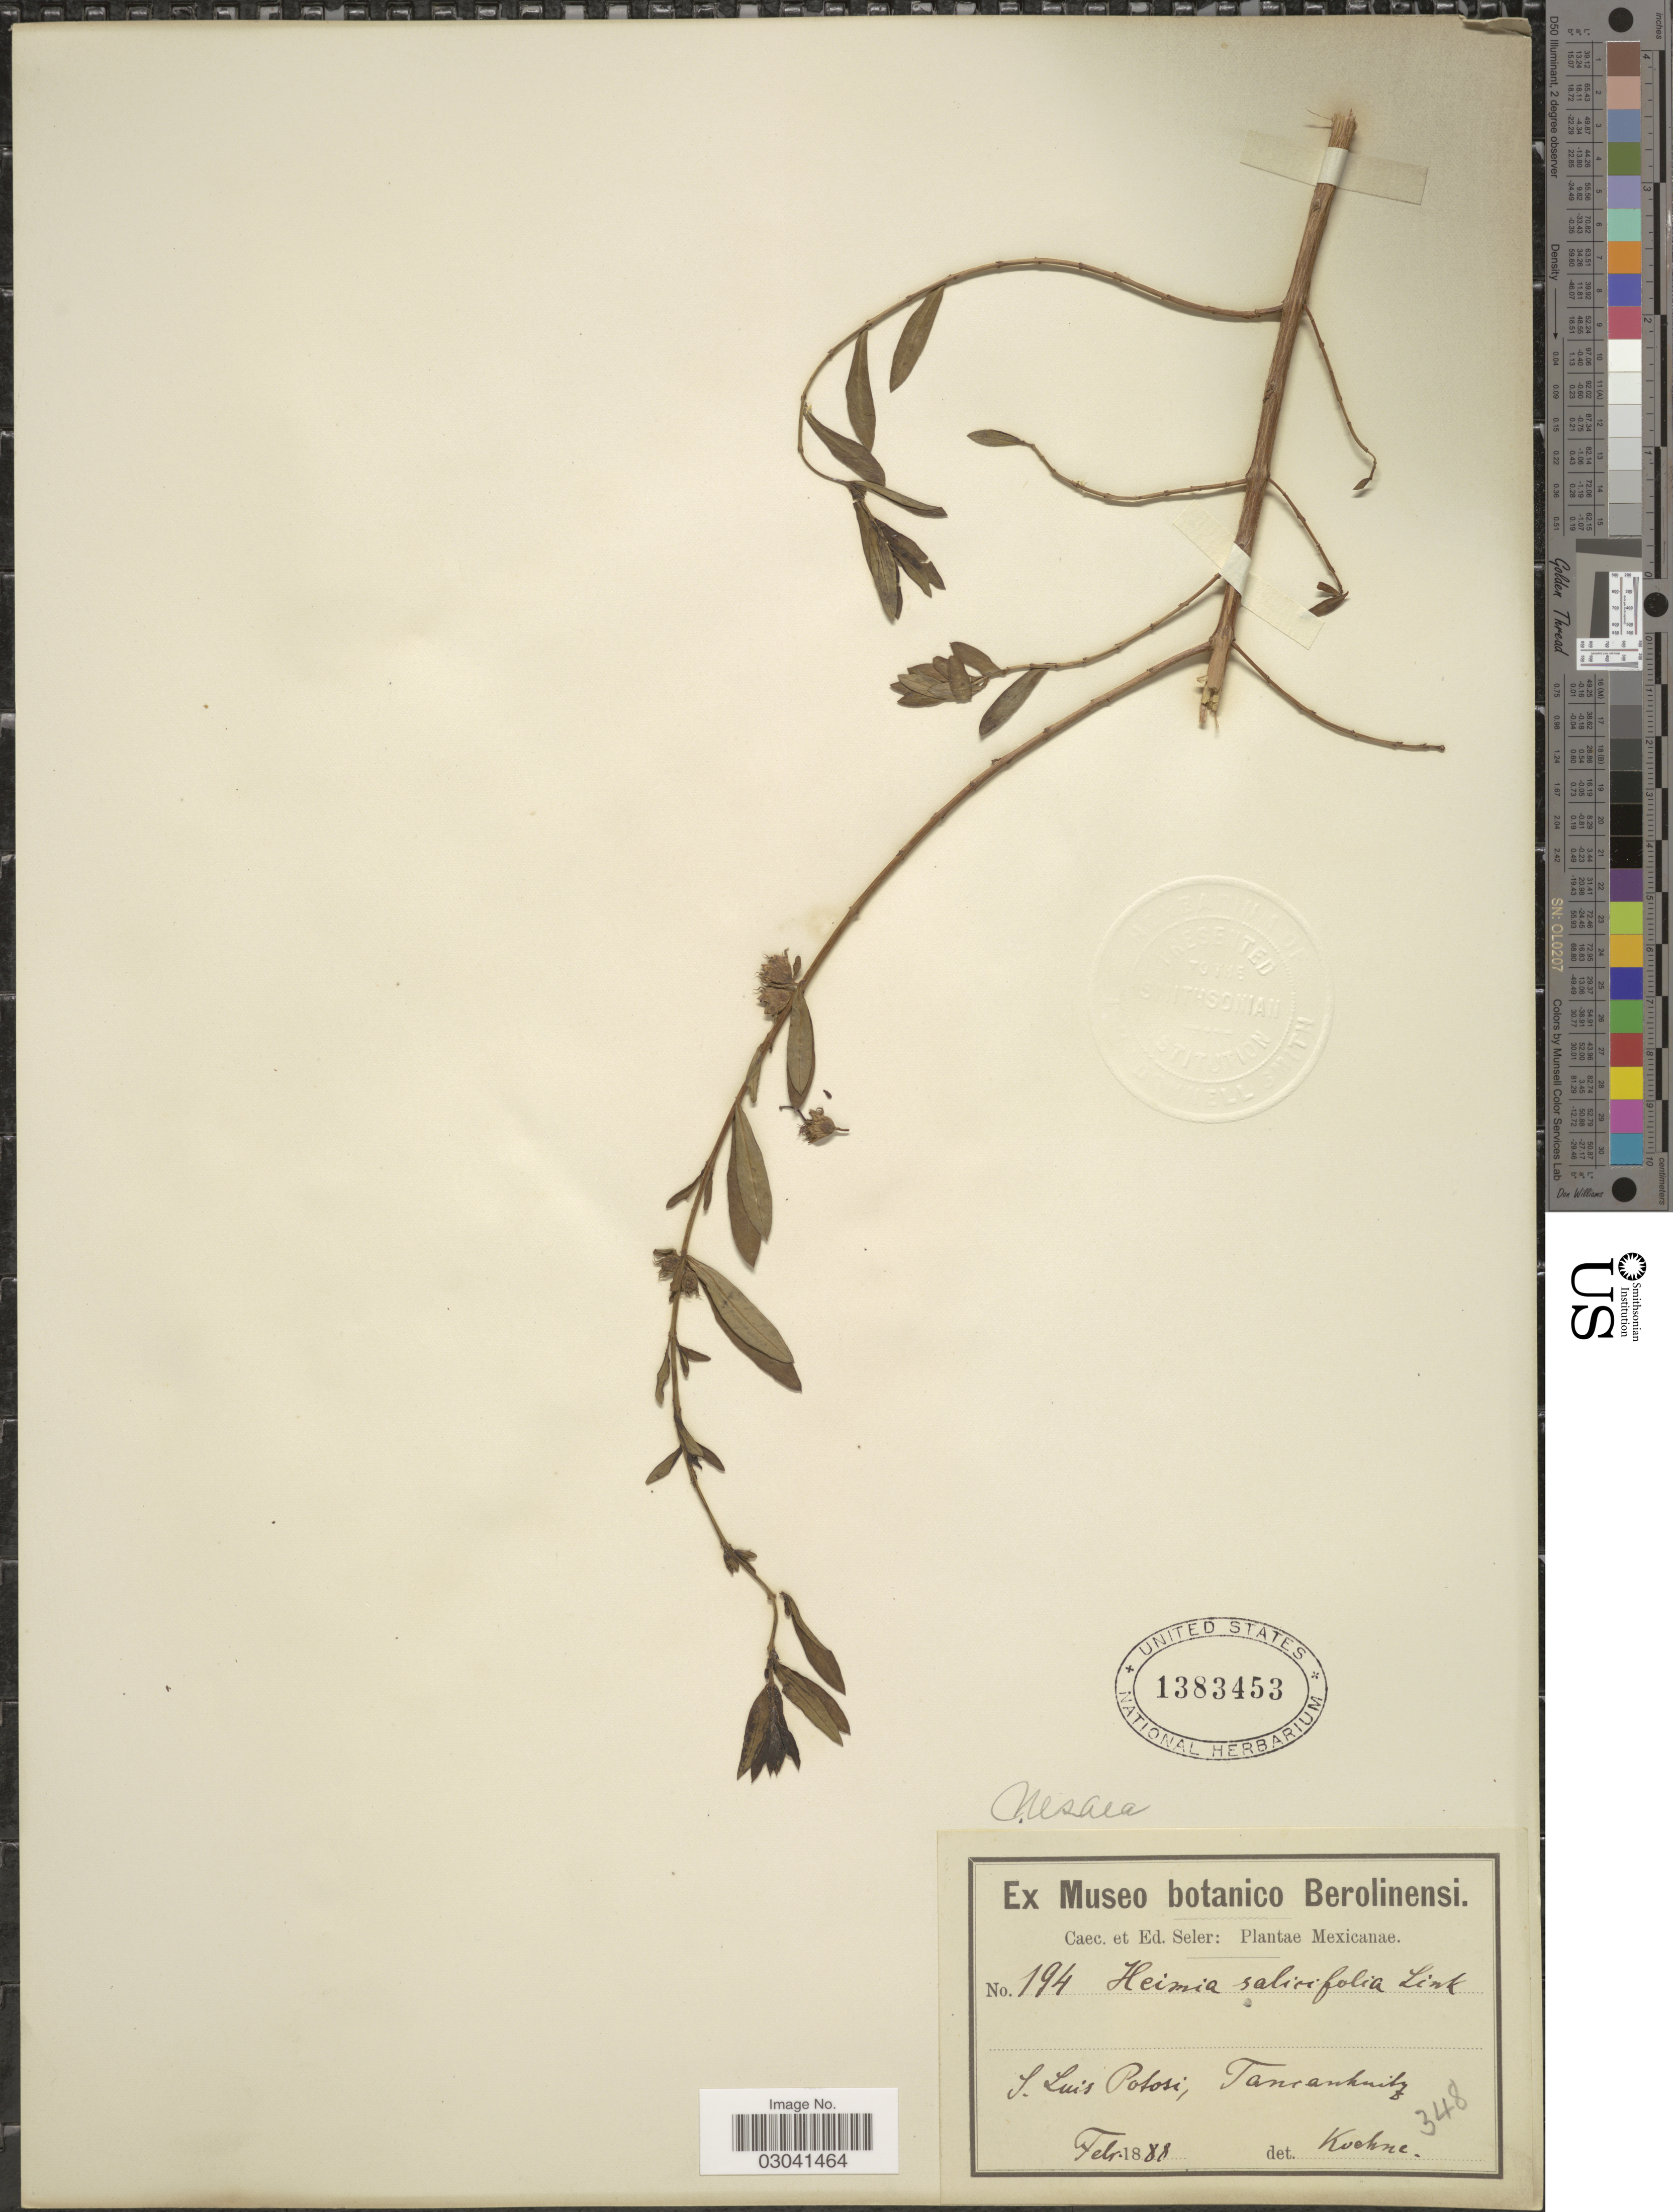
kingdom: Plantae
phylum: Tracheophyta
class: Magnoliopsida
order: Myrtales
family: Lythraceae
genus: Heimia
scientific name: Heimia salicifolia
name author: Link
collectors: ex Caec. et Ed Seler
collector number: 194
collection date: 1888-02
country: Mexico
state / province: San Luis Potosí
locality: Tancanhuitz.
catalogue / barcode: US 1383453